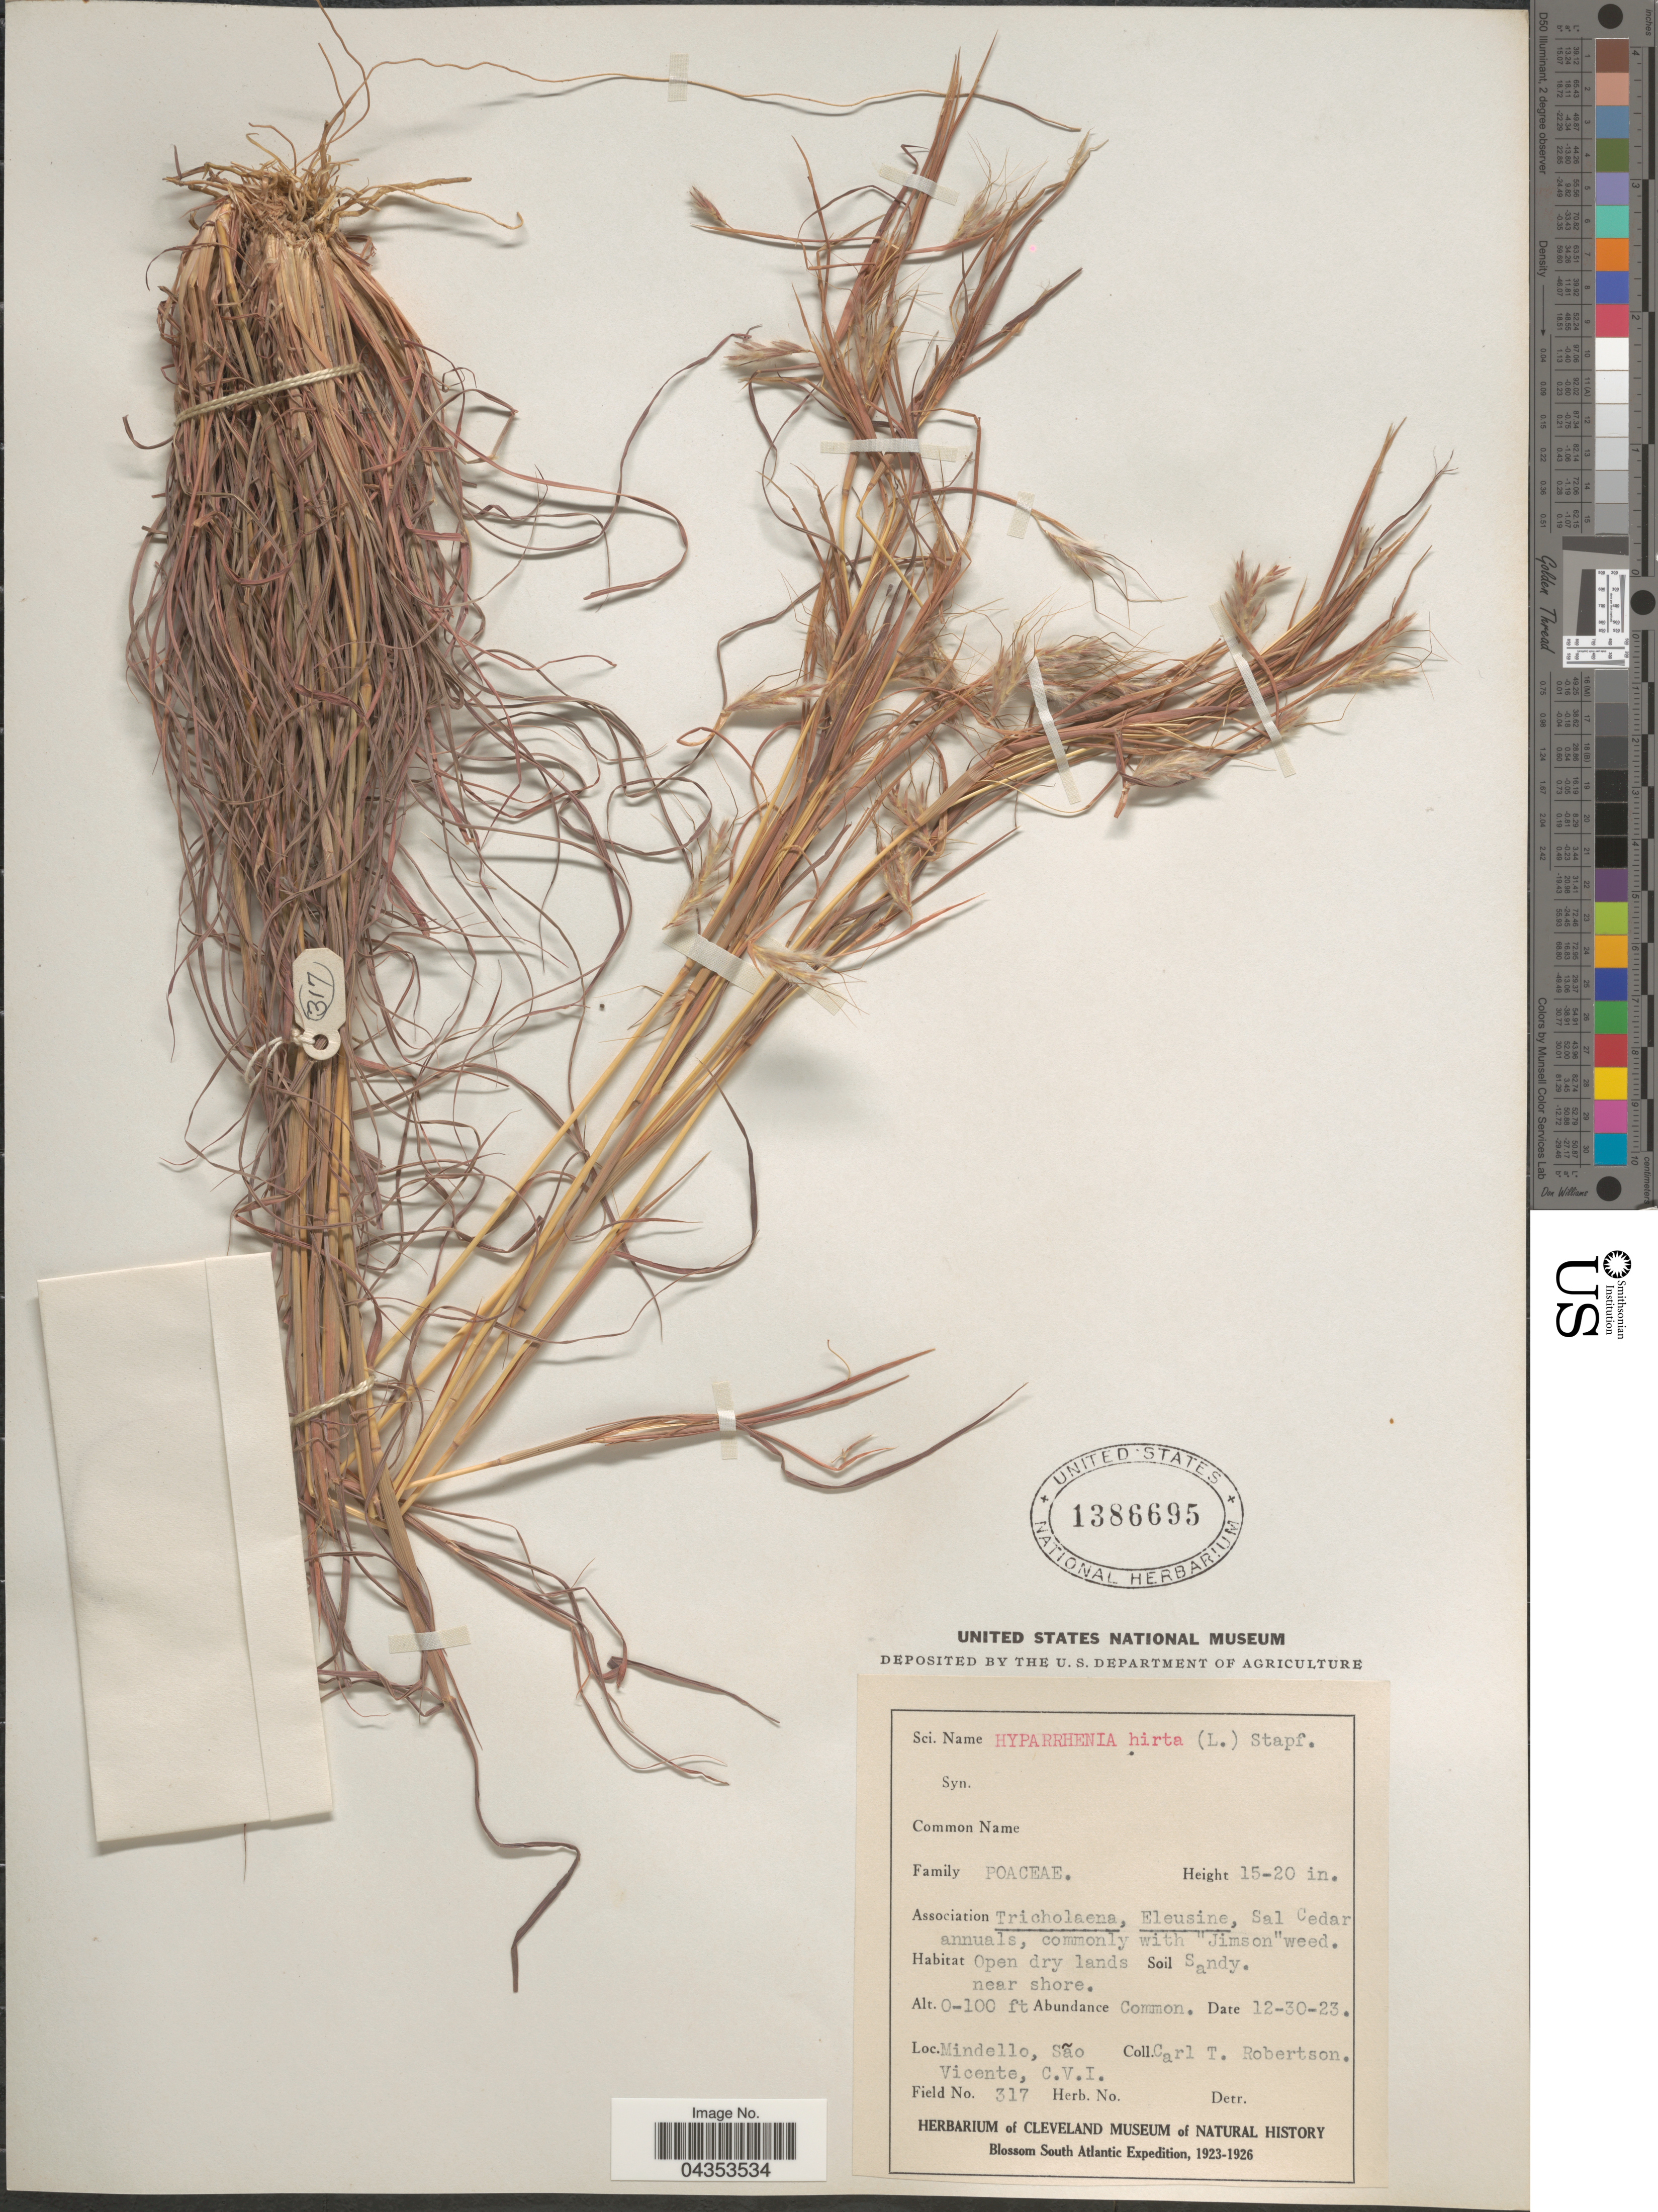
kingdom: Plantae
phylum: Tracheophyta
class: Liliopsida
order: Poales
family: Poaceae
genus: Hyparrhenia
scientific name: Hyparrhenia hirta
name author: (L.) Stapf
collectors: C. Robertson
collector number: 317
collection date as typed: Transcribed d/m/y: 30/12/23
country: Cape Verde Islands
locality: Mindello, São Vicente, C.V.I. Blossom South Atlantic Expedition, 1923-1926.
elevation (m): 0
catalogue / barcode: US 1386695